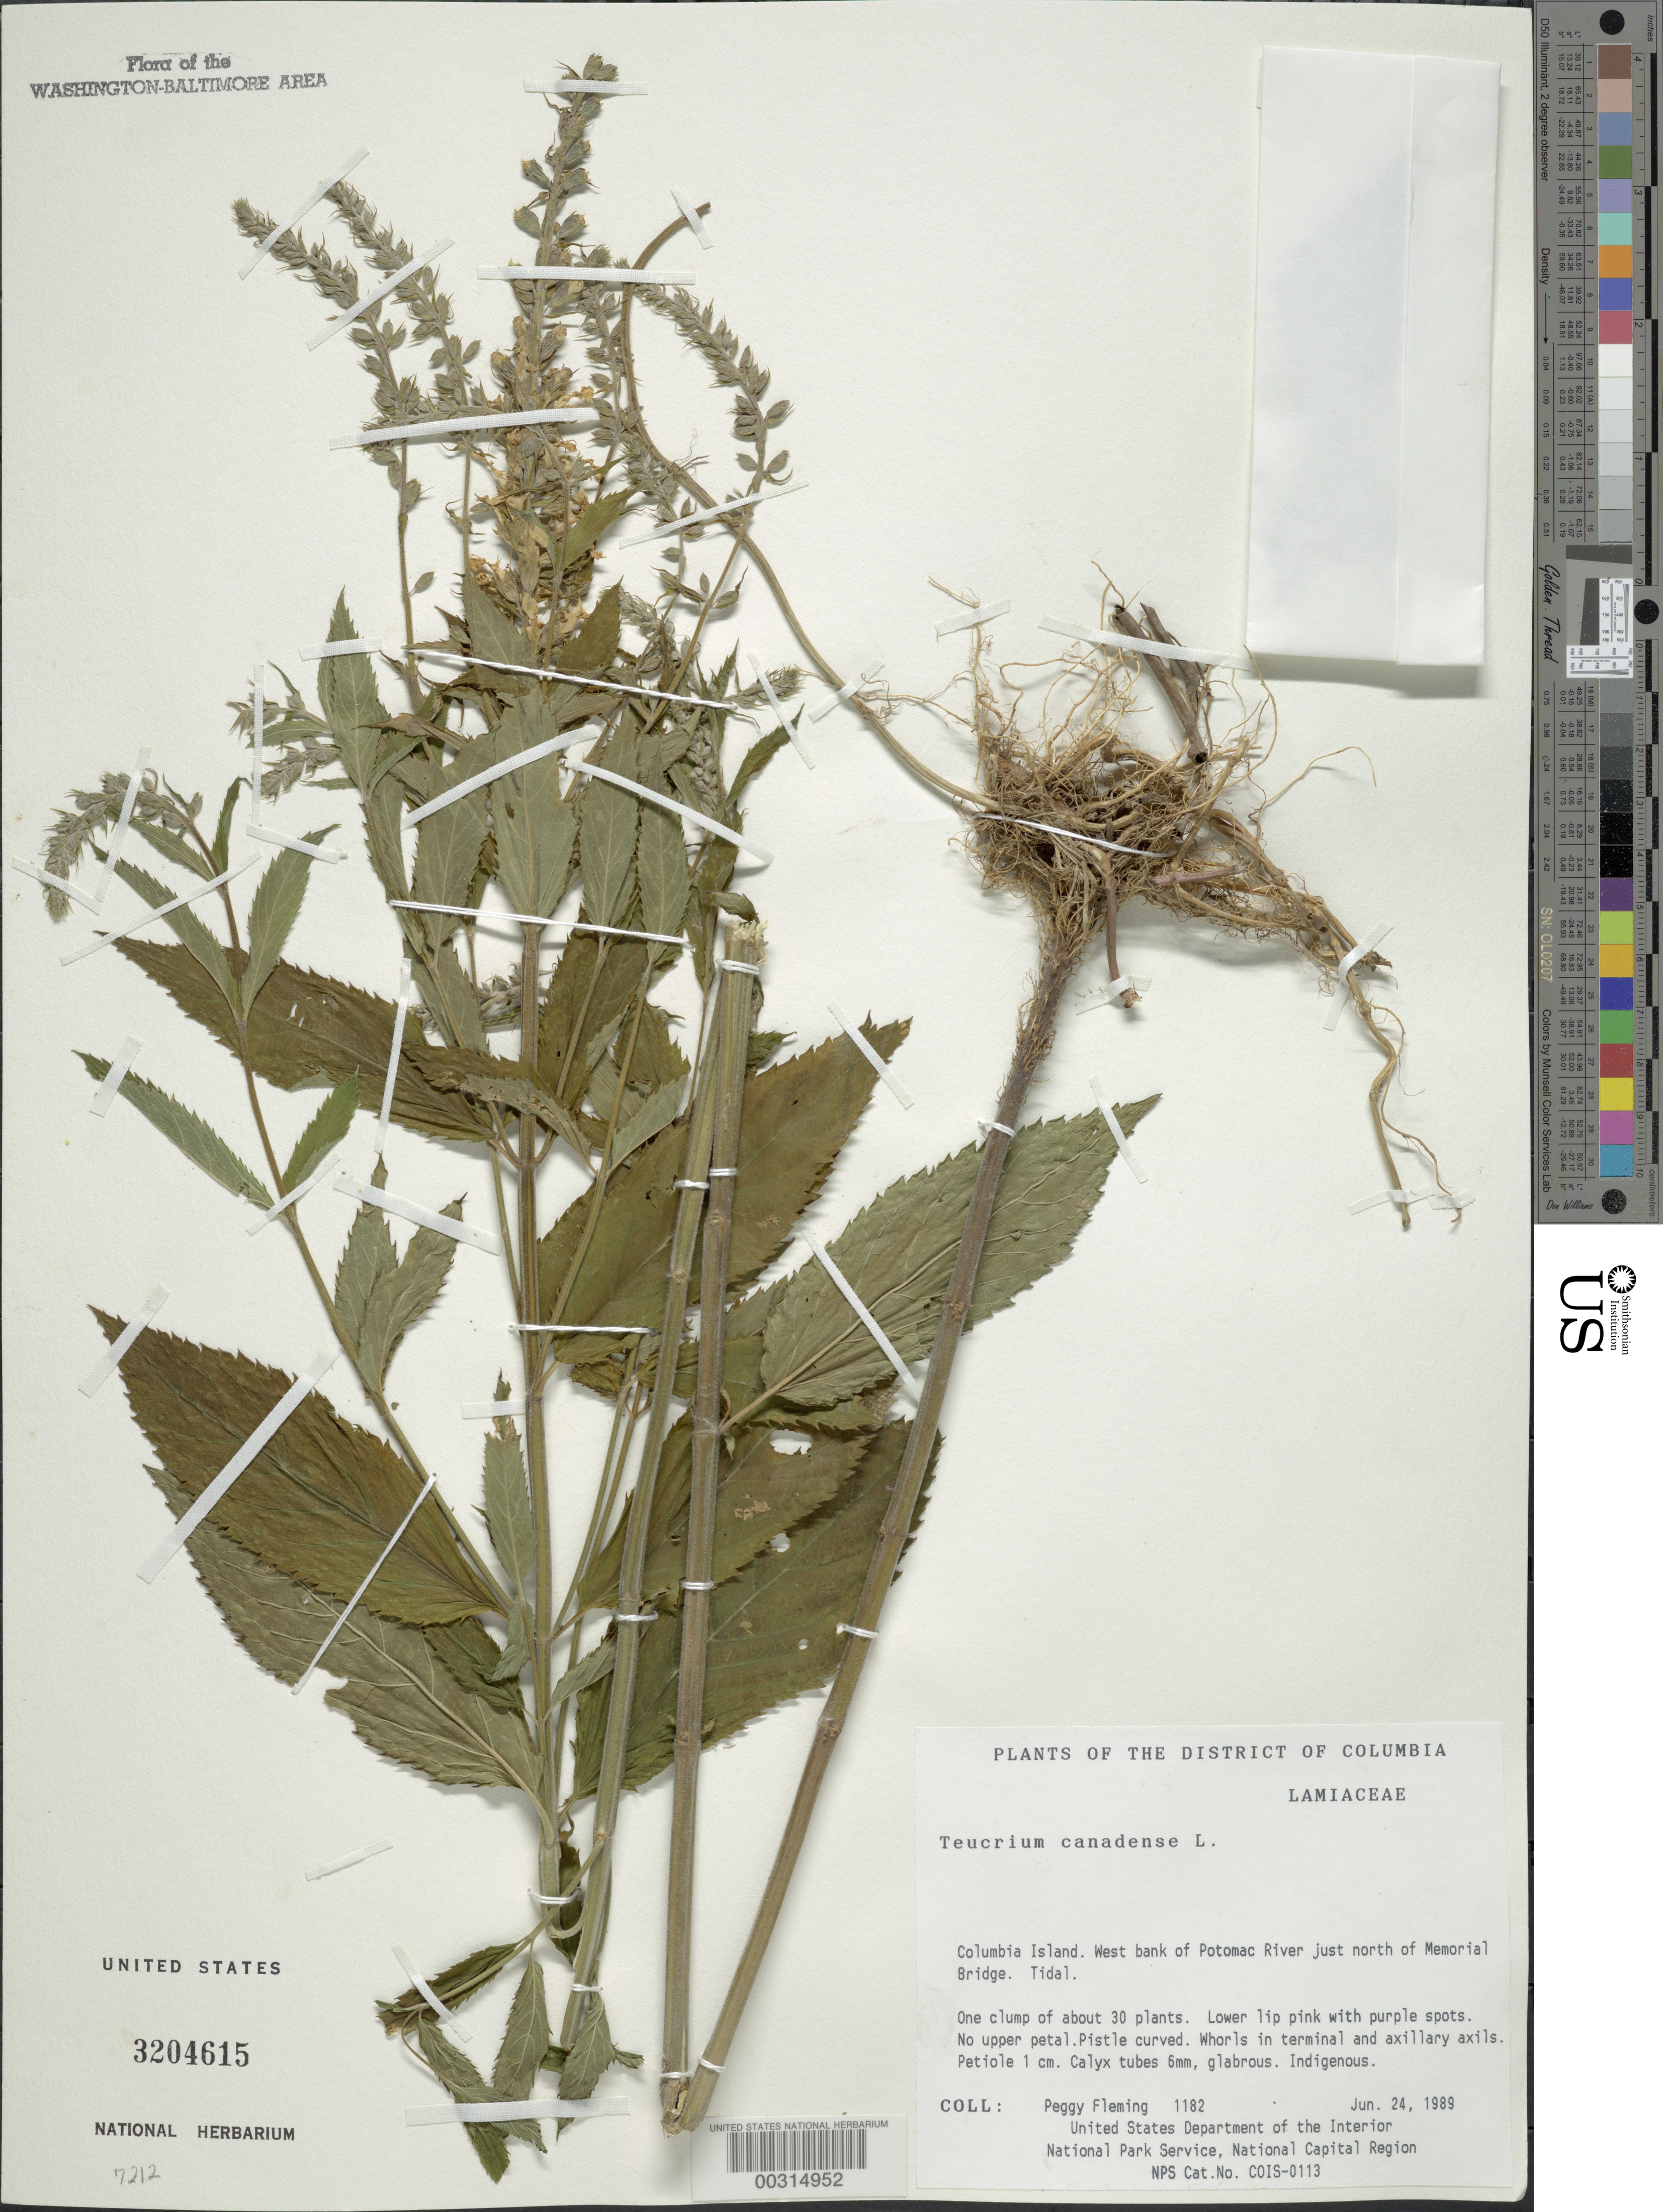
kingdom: Plantae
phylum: Tracheophyta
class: Magnoliopsida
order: Lamiales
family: Lamiaceae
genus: Teucrium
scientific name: Teucrium canadense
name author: L.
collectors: P. Fleming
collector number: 1182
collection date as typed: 24 Jun 1989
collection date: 1989-06-24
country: United States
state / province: District of Columbia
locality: Columbia Island, W bank of Potomac River just N of Memorial Bridge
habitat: Tidal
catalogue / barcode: US 3204615